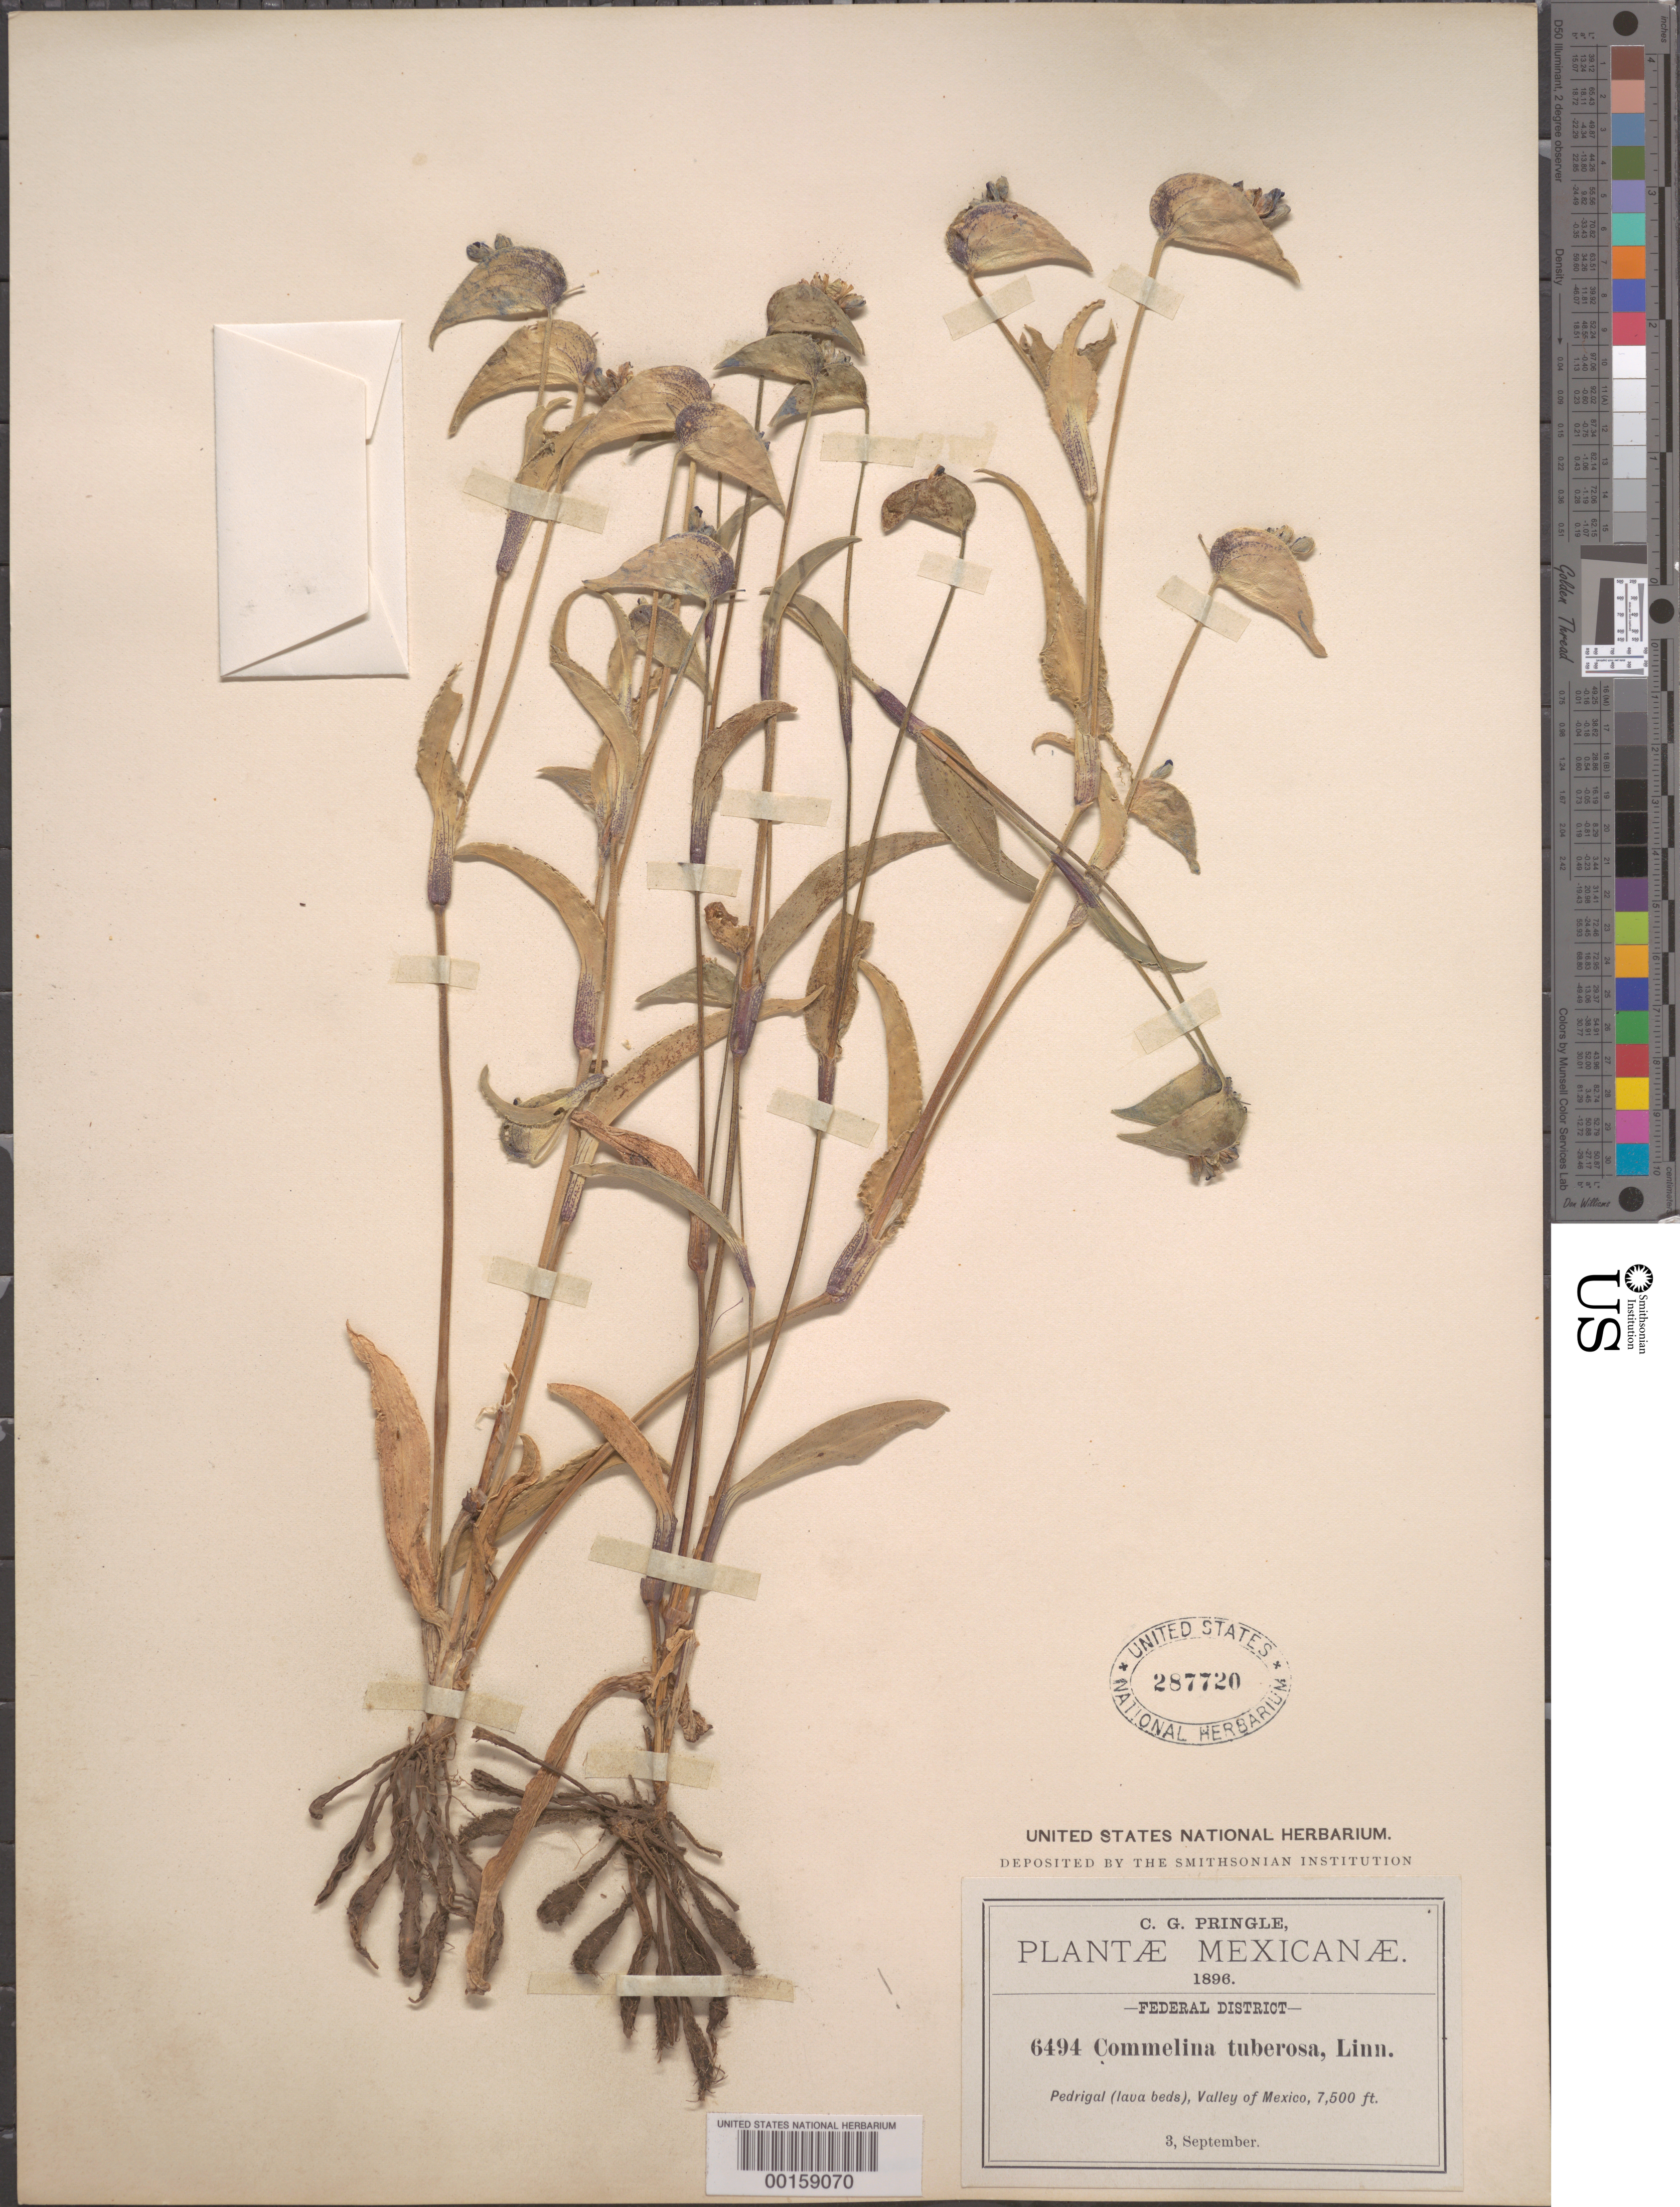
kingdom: Plantae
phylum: Tracheophyta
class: Liliopsida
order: Commelinales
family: Commelinaceae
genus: Commelina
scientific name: Commelina tuberosa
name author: L.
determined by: Faden, Robert B., (US), Smithsonian Institution - National Museum of Natural History (UNITED STATES)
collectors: C. G. Pringle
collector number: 6494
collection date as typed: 03 Sep 1896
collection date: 1896-09-03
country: Mexico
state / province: Distrito Federal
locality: Pedregal; Valley of Mexico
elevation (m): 2288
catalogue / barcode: US 287720